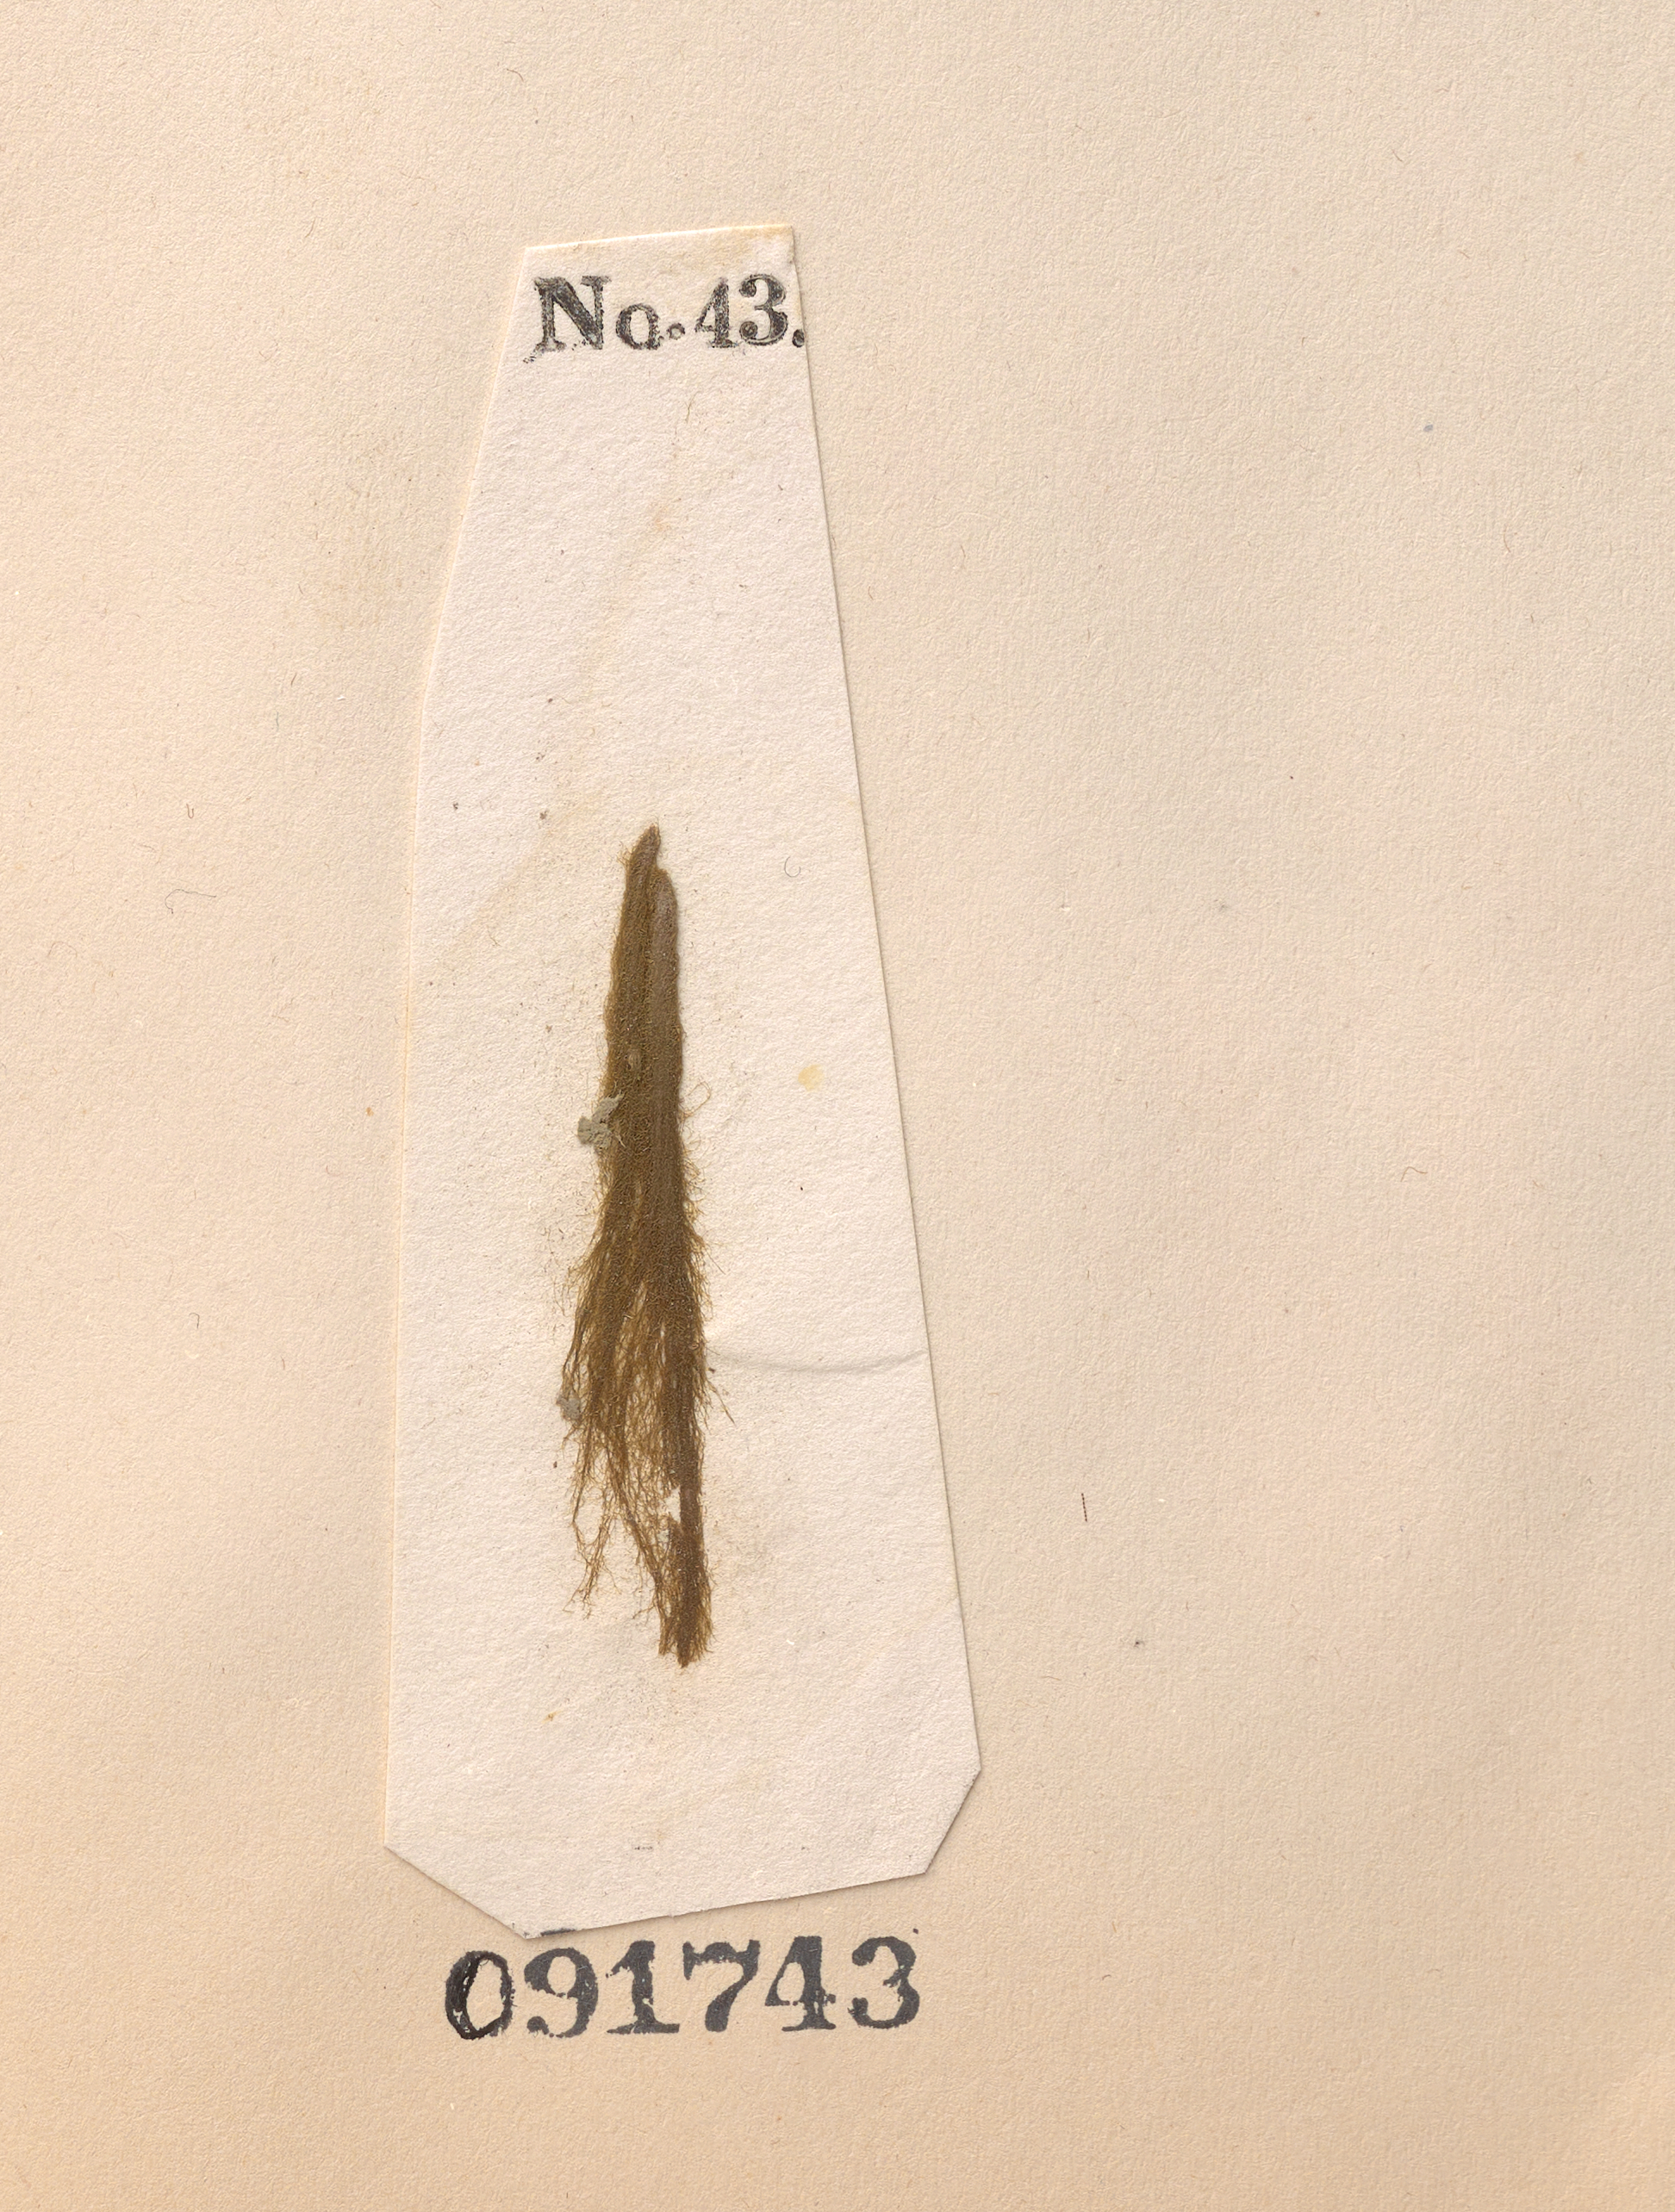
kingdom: Chromista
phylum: Ochrophyta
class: Phaeophyceae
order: Ectocarpales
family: Ectocarpaceae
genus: Spongonema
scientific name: Spongonema tomentosum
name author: (Huds.) Kütz.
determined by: Algae name updating Project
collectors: C. Durant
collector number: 43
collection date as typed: Sum 1850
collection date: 1850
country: United States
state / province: New York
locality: New York Bay and New York Harbor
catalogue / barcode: US 91743